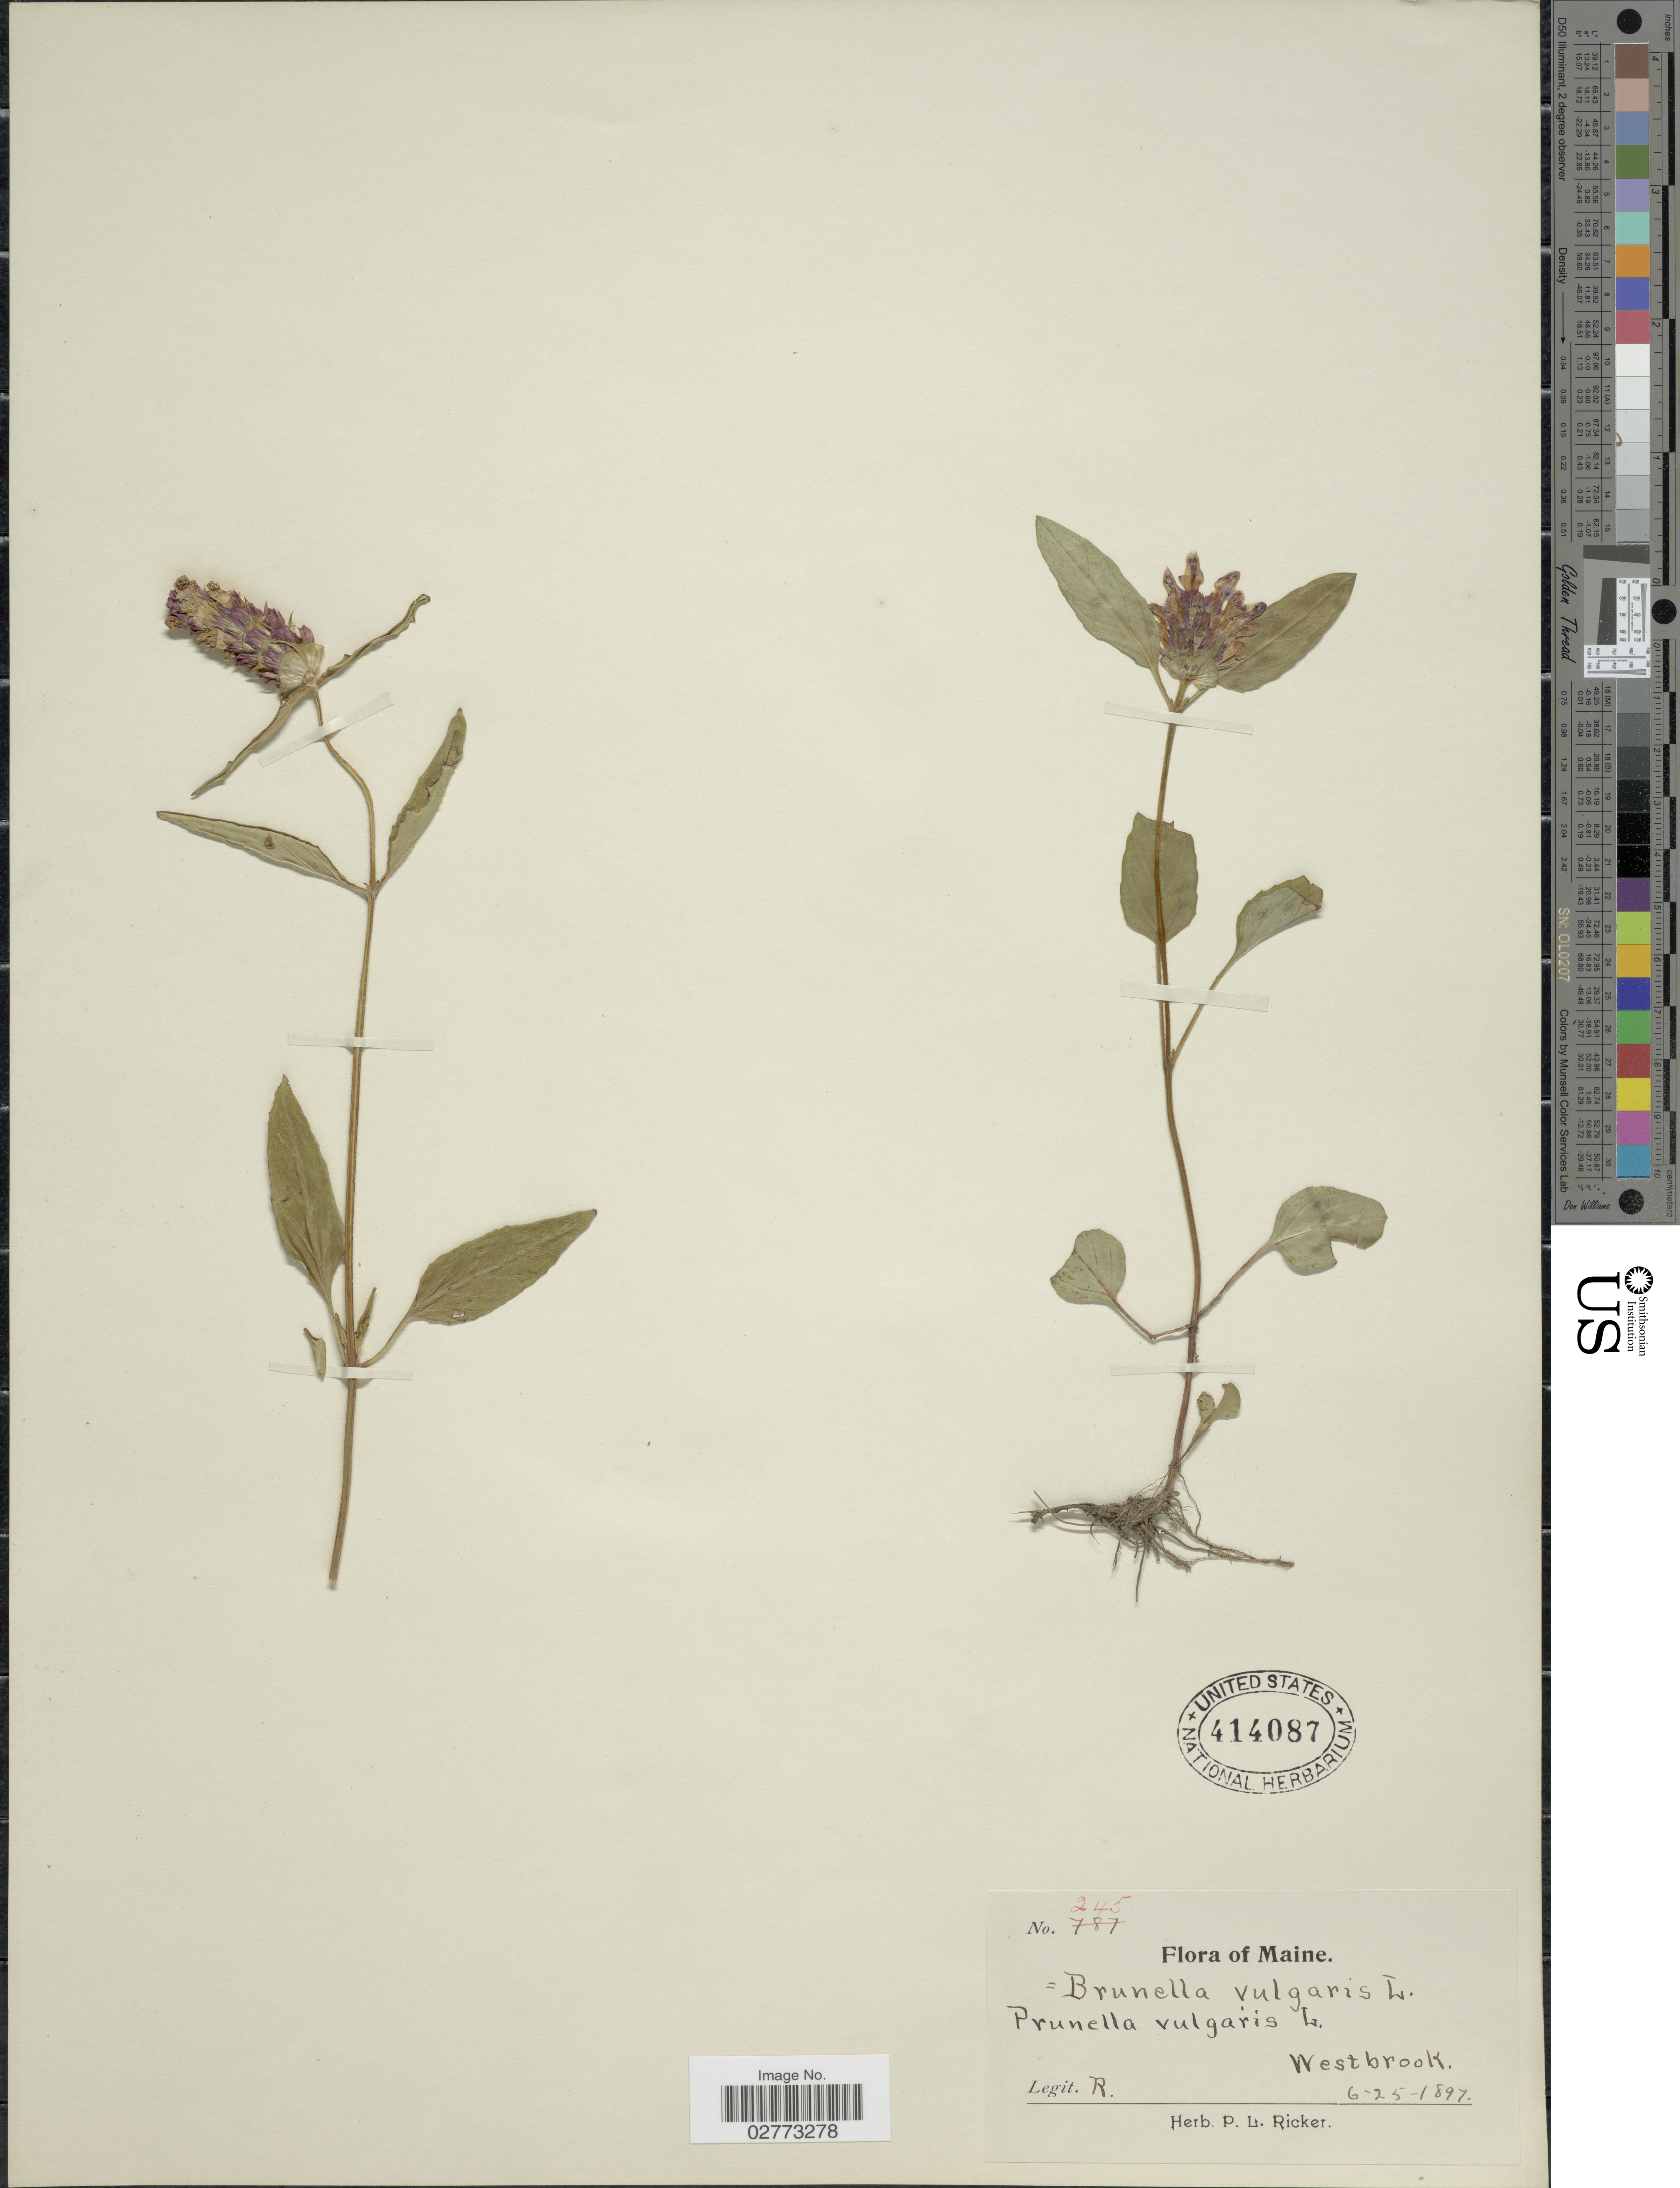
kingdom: Plantae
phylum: Tracheophyta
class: Magnoliopsida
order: Lamiales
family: Lamiaceae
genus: Prunella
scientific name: Prunella vulgaris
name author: L.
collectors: P. Ricker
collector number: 245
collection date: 1897-06-25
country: United States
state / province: Maine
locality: Westbrook.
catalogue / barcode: US 414087